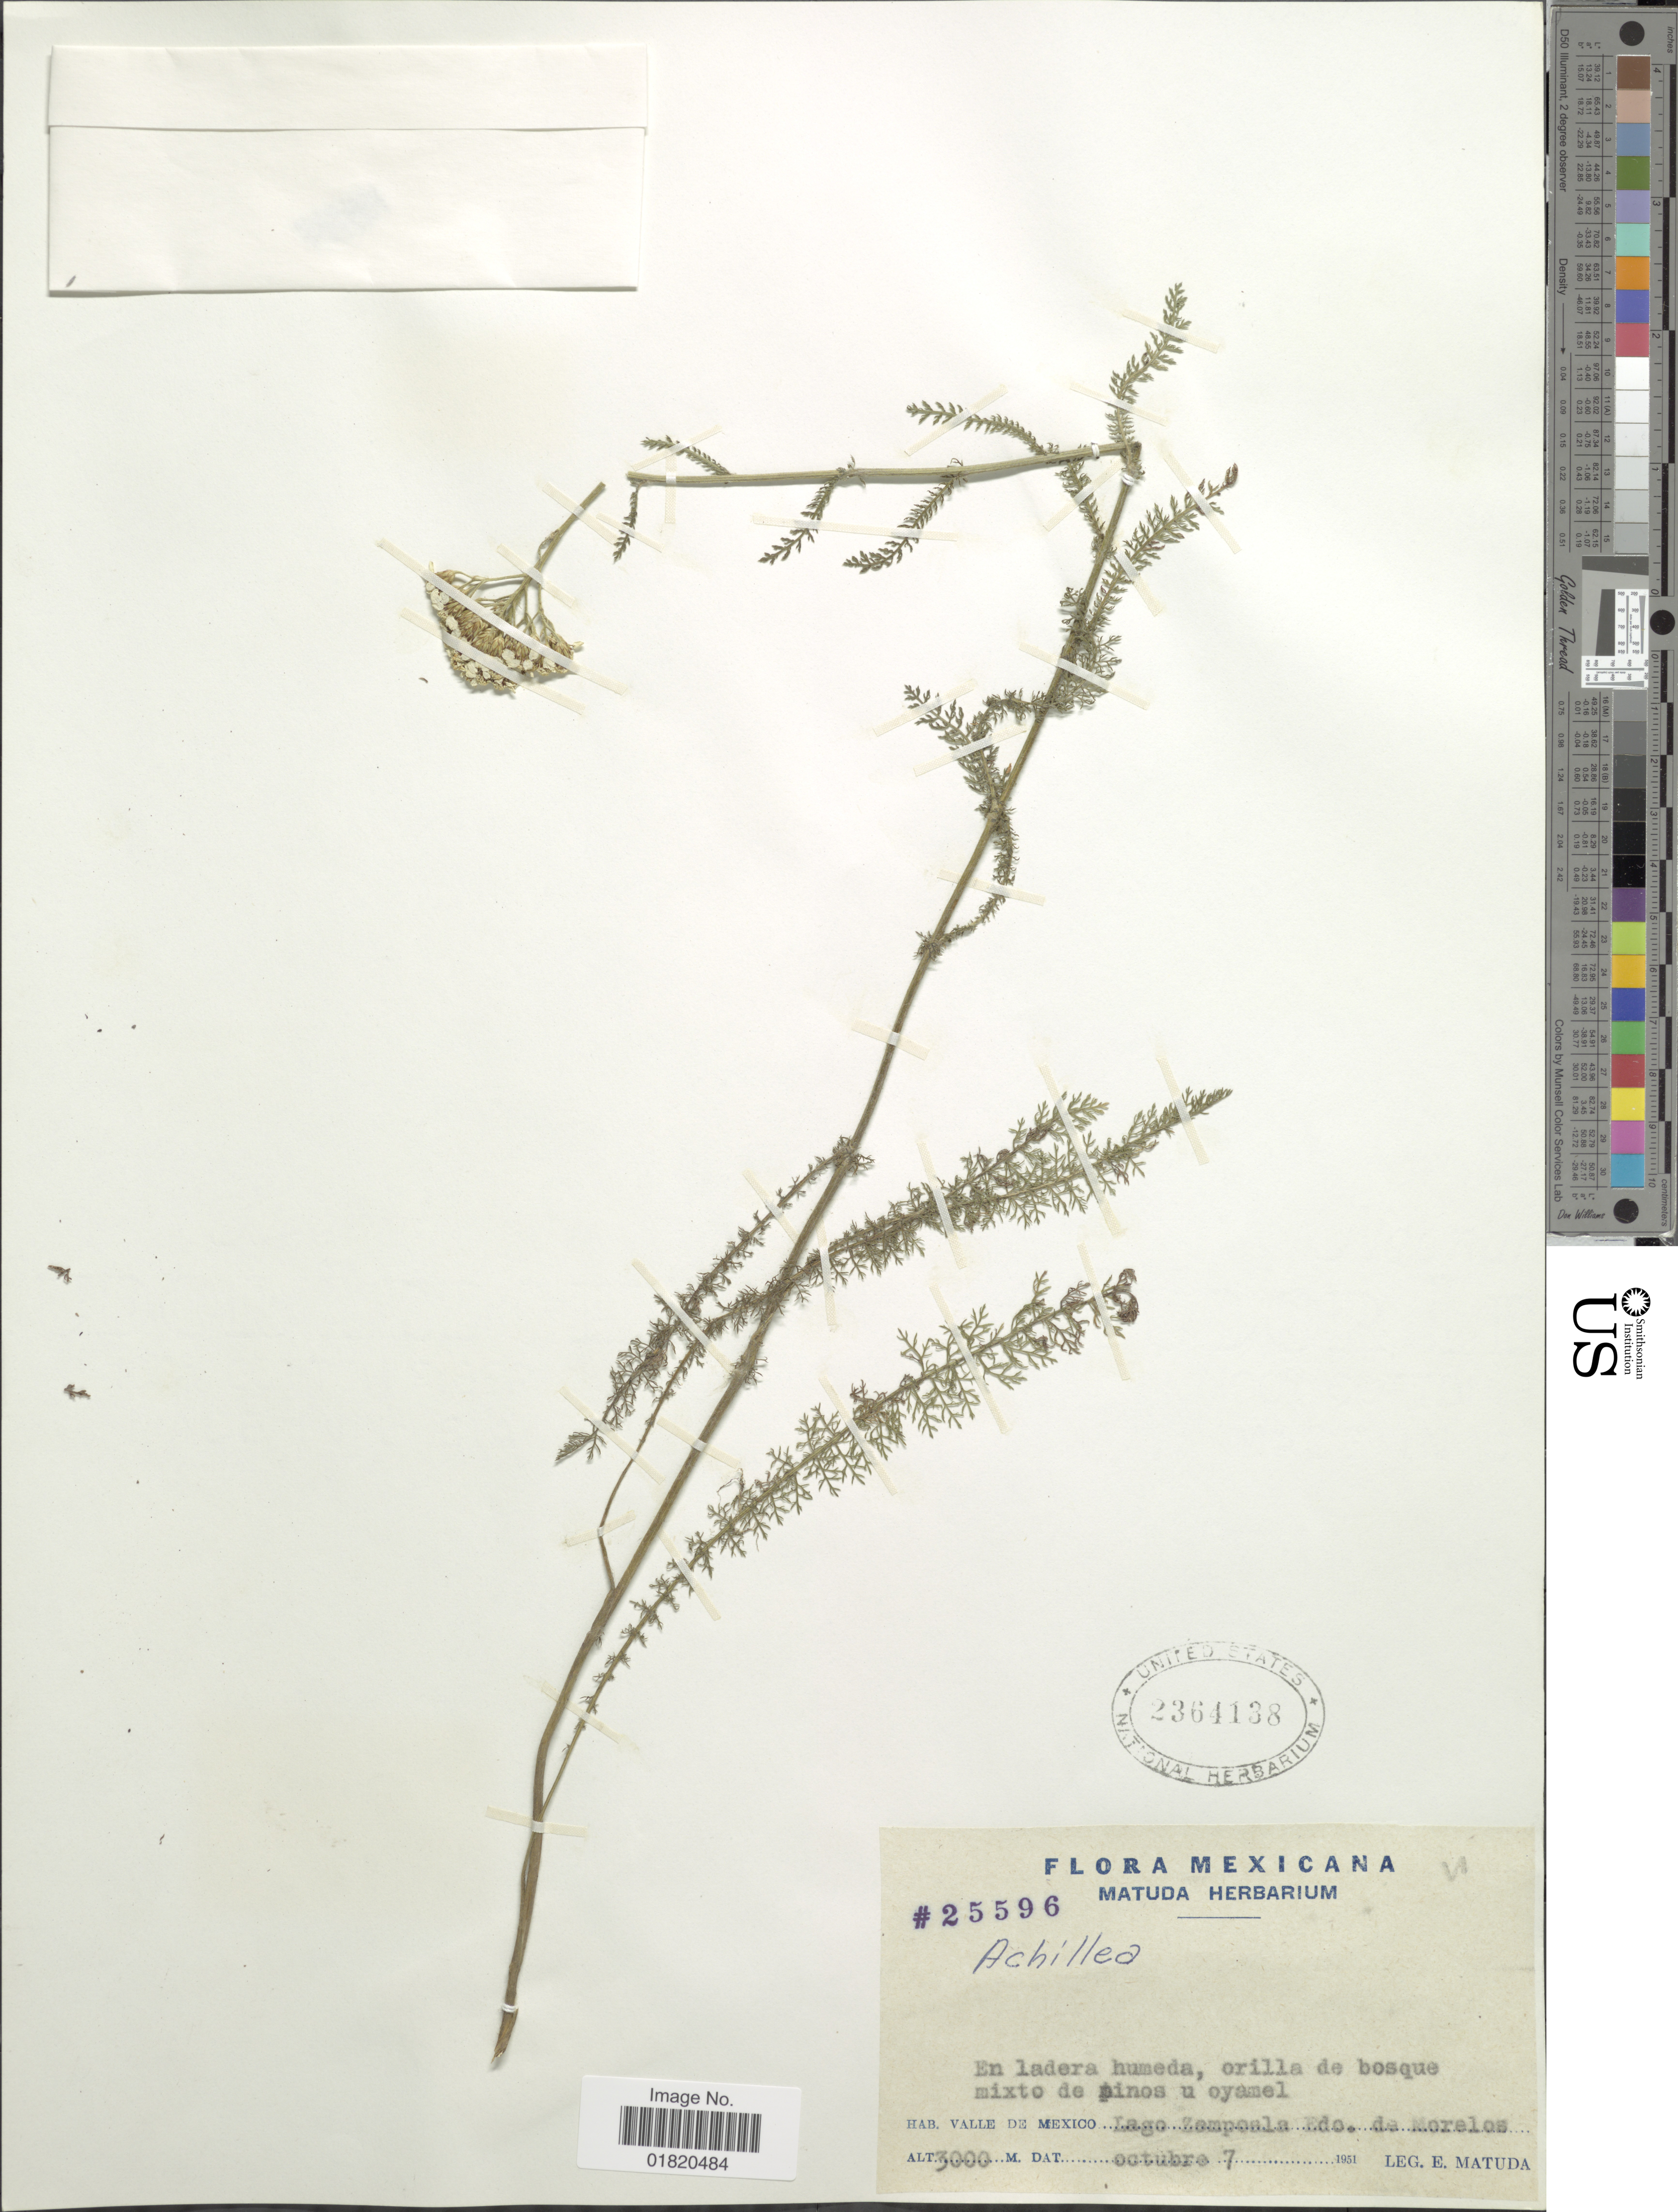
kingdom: Plantae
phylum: Tracheophyta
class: Magnoliopsida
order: Asterales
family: Asteraceae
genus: Achillea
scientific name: Achillea lanulosa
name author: Nutt.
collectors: E. Matuda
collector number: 25596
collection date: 1951-10-07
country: Mexico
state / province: Morelos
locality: Valle de Mexico. Lago Zampoala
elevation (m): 3000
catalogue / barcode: US 2364138